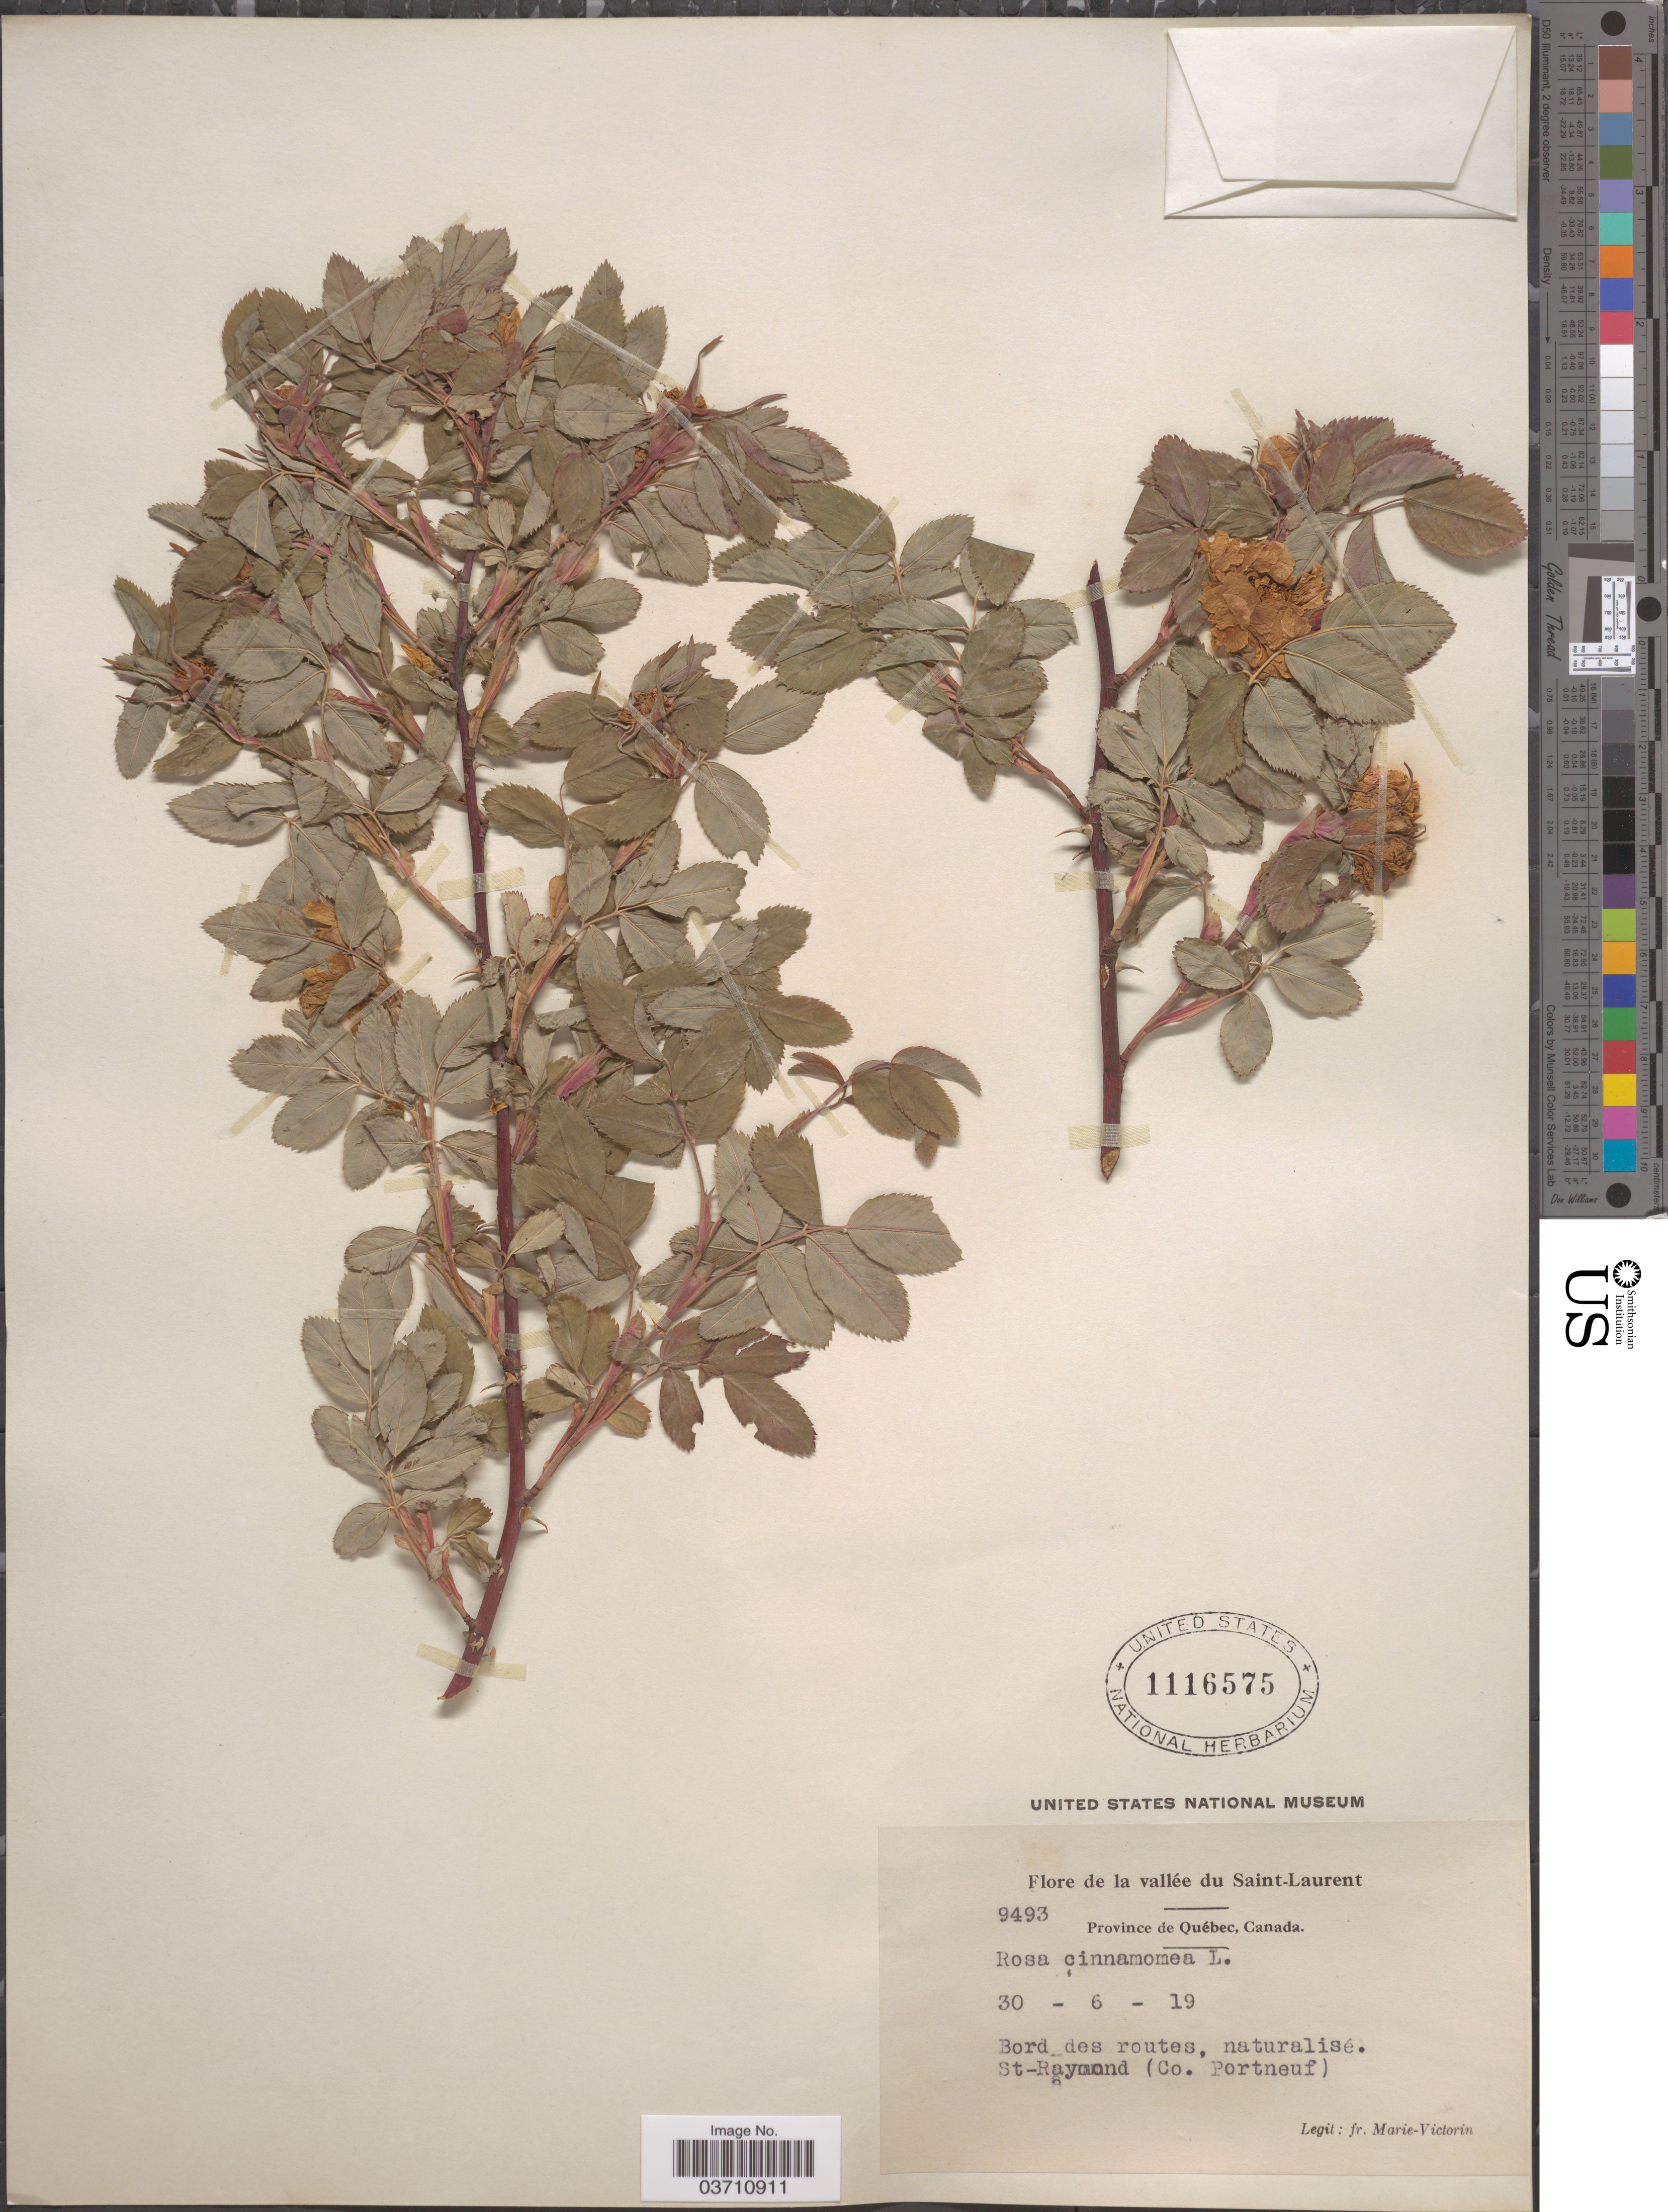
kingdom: Plantae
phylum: Tracheophyta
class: Magnoliopsida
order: Rosales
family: Rosaceae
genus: Rosa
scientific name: Rosa cinnamomea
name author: L.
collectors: F. Marie-Victorin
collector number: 9493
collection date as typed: Transcribed d/m/y: 30/6/19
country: Canada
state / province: Quebec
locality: La vallée du Saint-Laurent. St-Raymond (Co. Portneuf).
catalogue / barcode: US 1116575